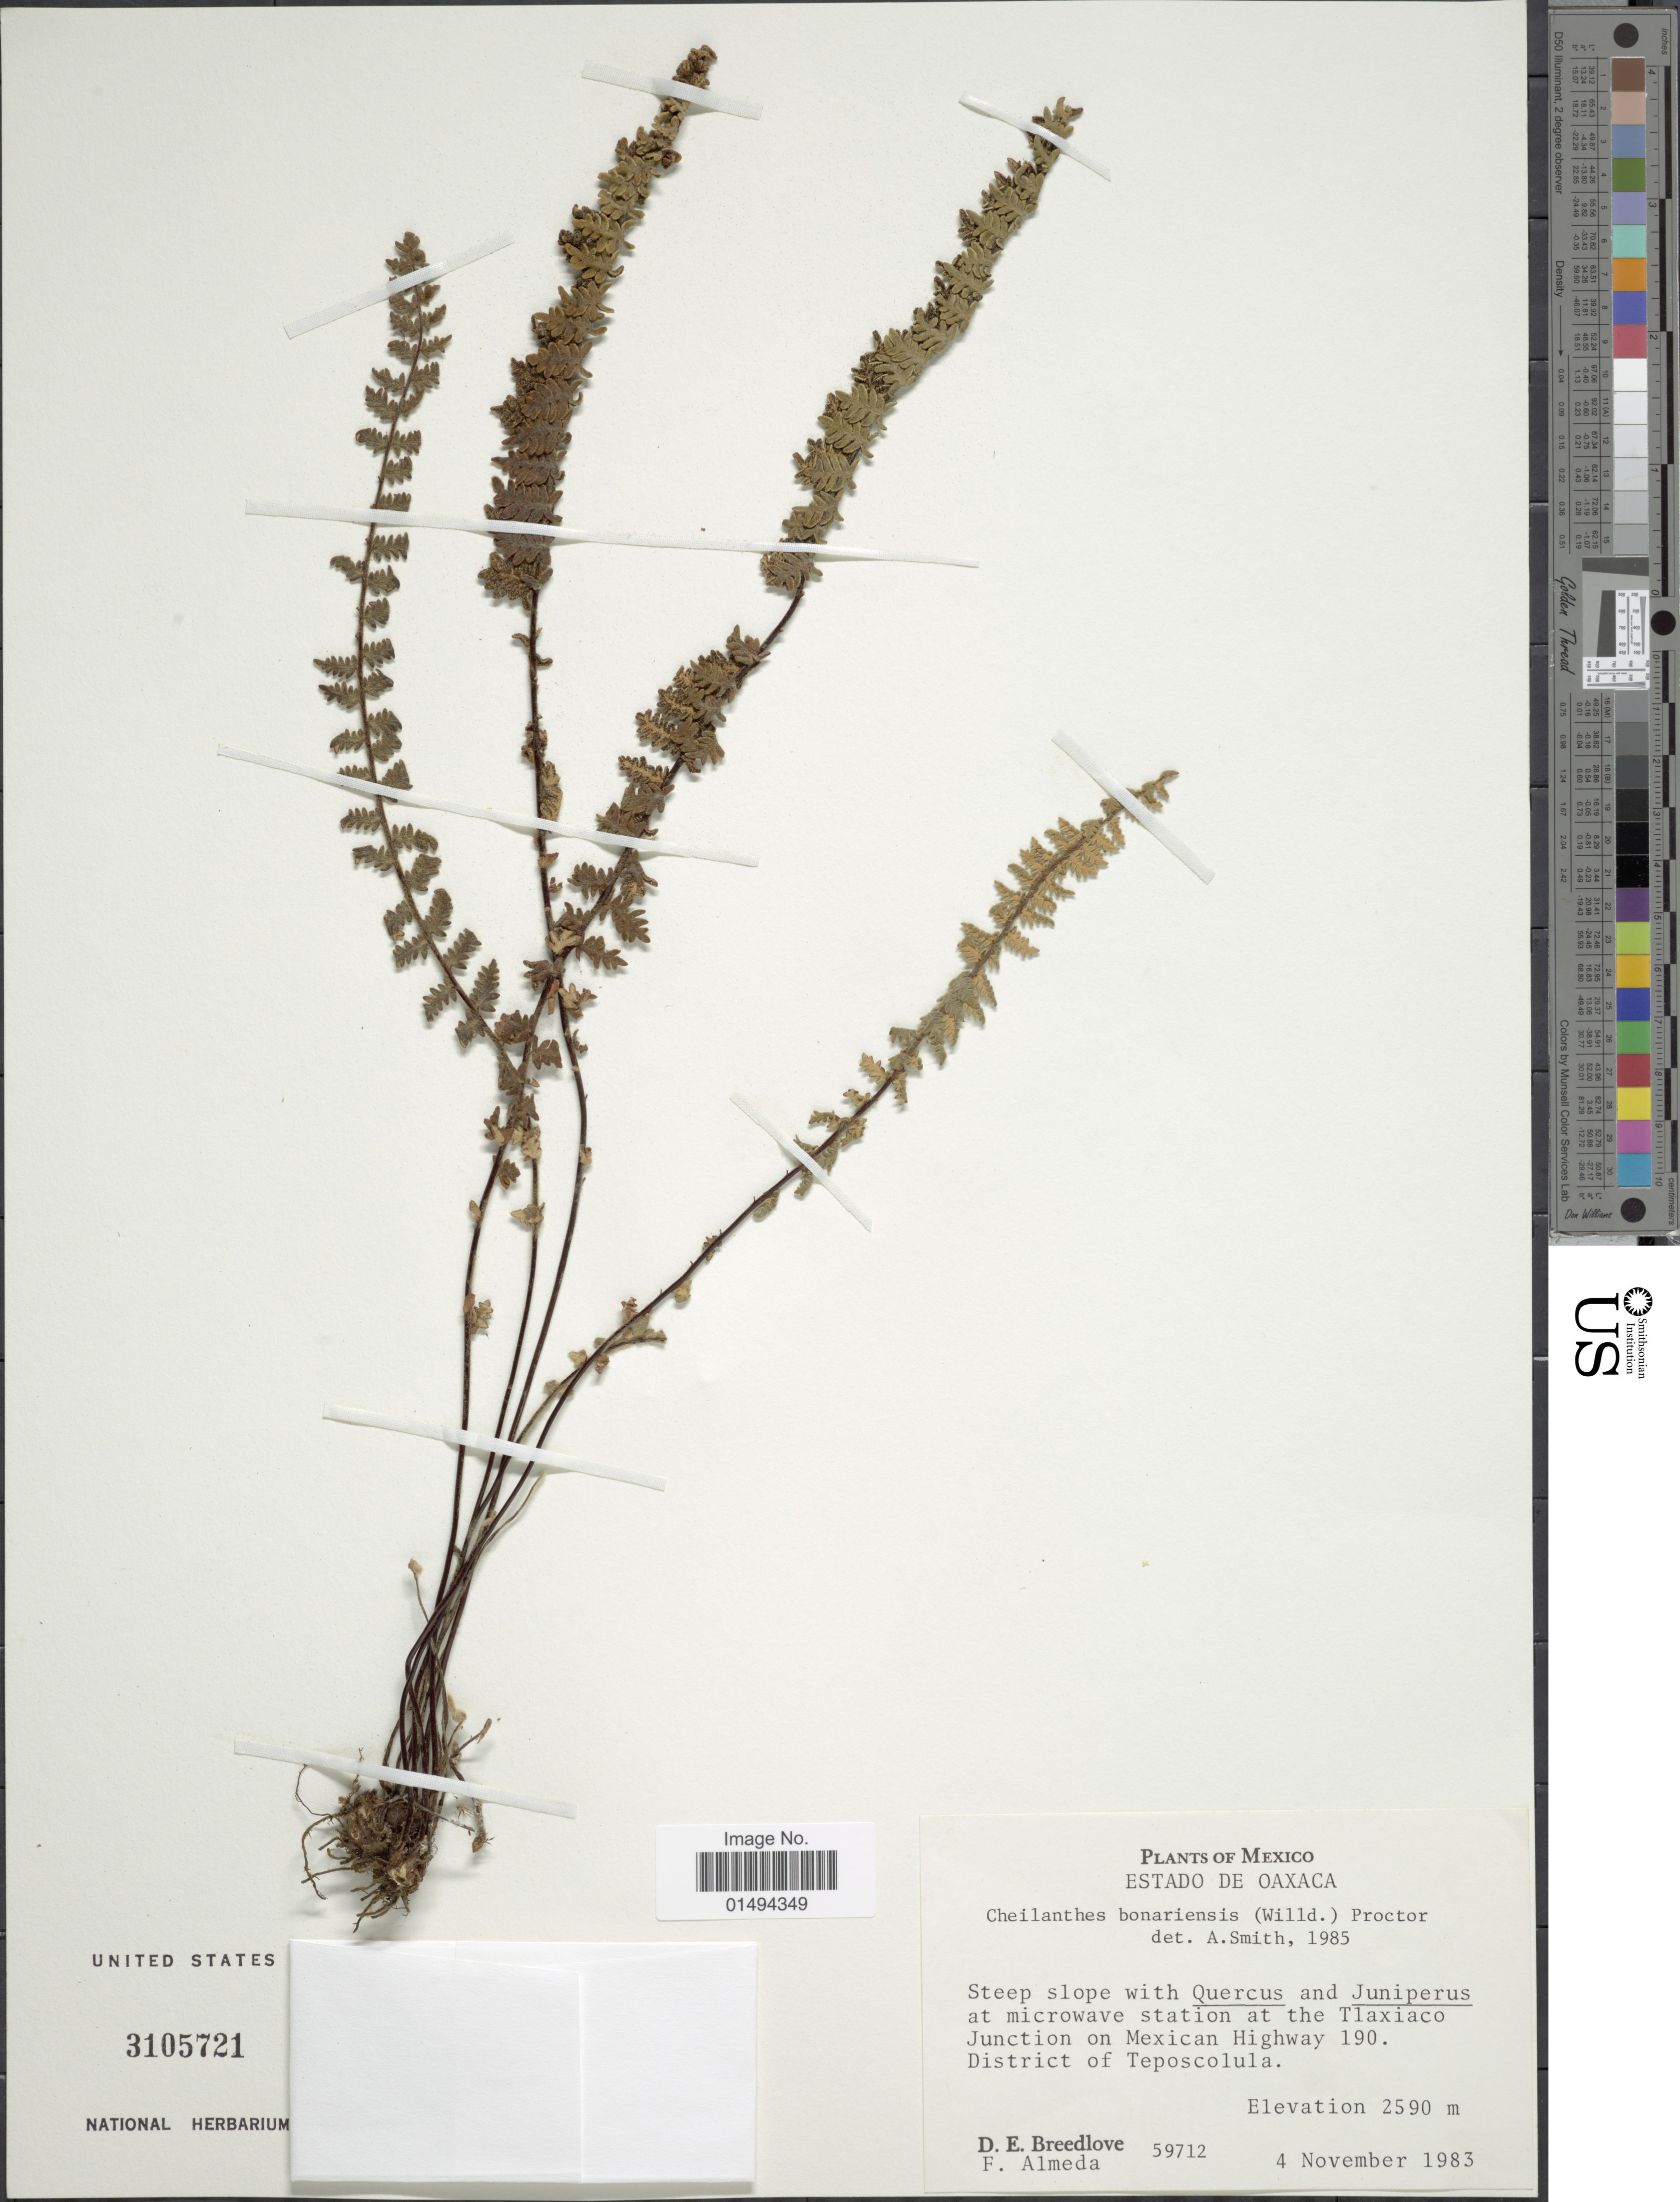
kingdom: Plantae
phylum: Tracheophyta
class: Polypodiopsida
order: Polypodiales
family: Pteridaceae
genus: Myriopteris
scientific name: Myriopteris aurea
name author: (Poir.) Grusz & Windham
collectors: D. E. Breedlove & F. Almeda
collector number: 59712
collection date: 1983-11-04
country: Mexico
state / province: Oaxaca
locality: Steep slope with Quercus and Juniperus at microwave station at the Tlaxiaco Junction in Mexican Highway 190. District of Teposcolula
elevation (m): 2590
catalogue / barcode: US 3105721